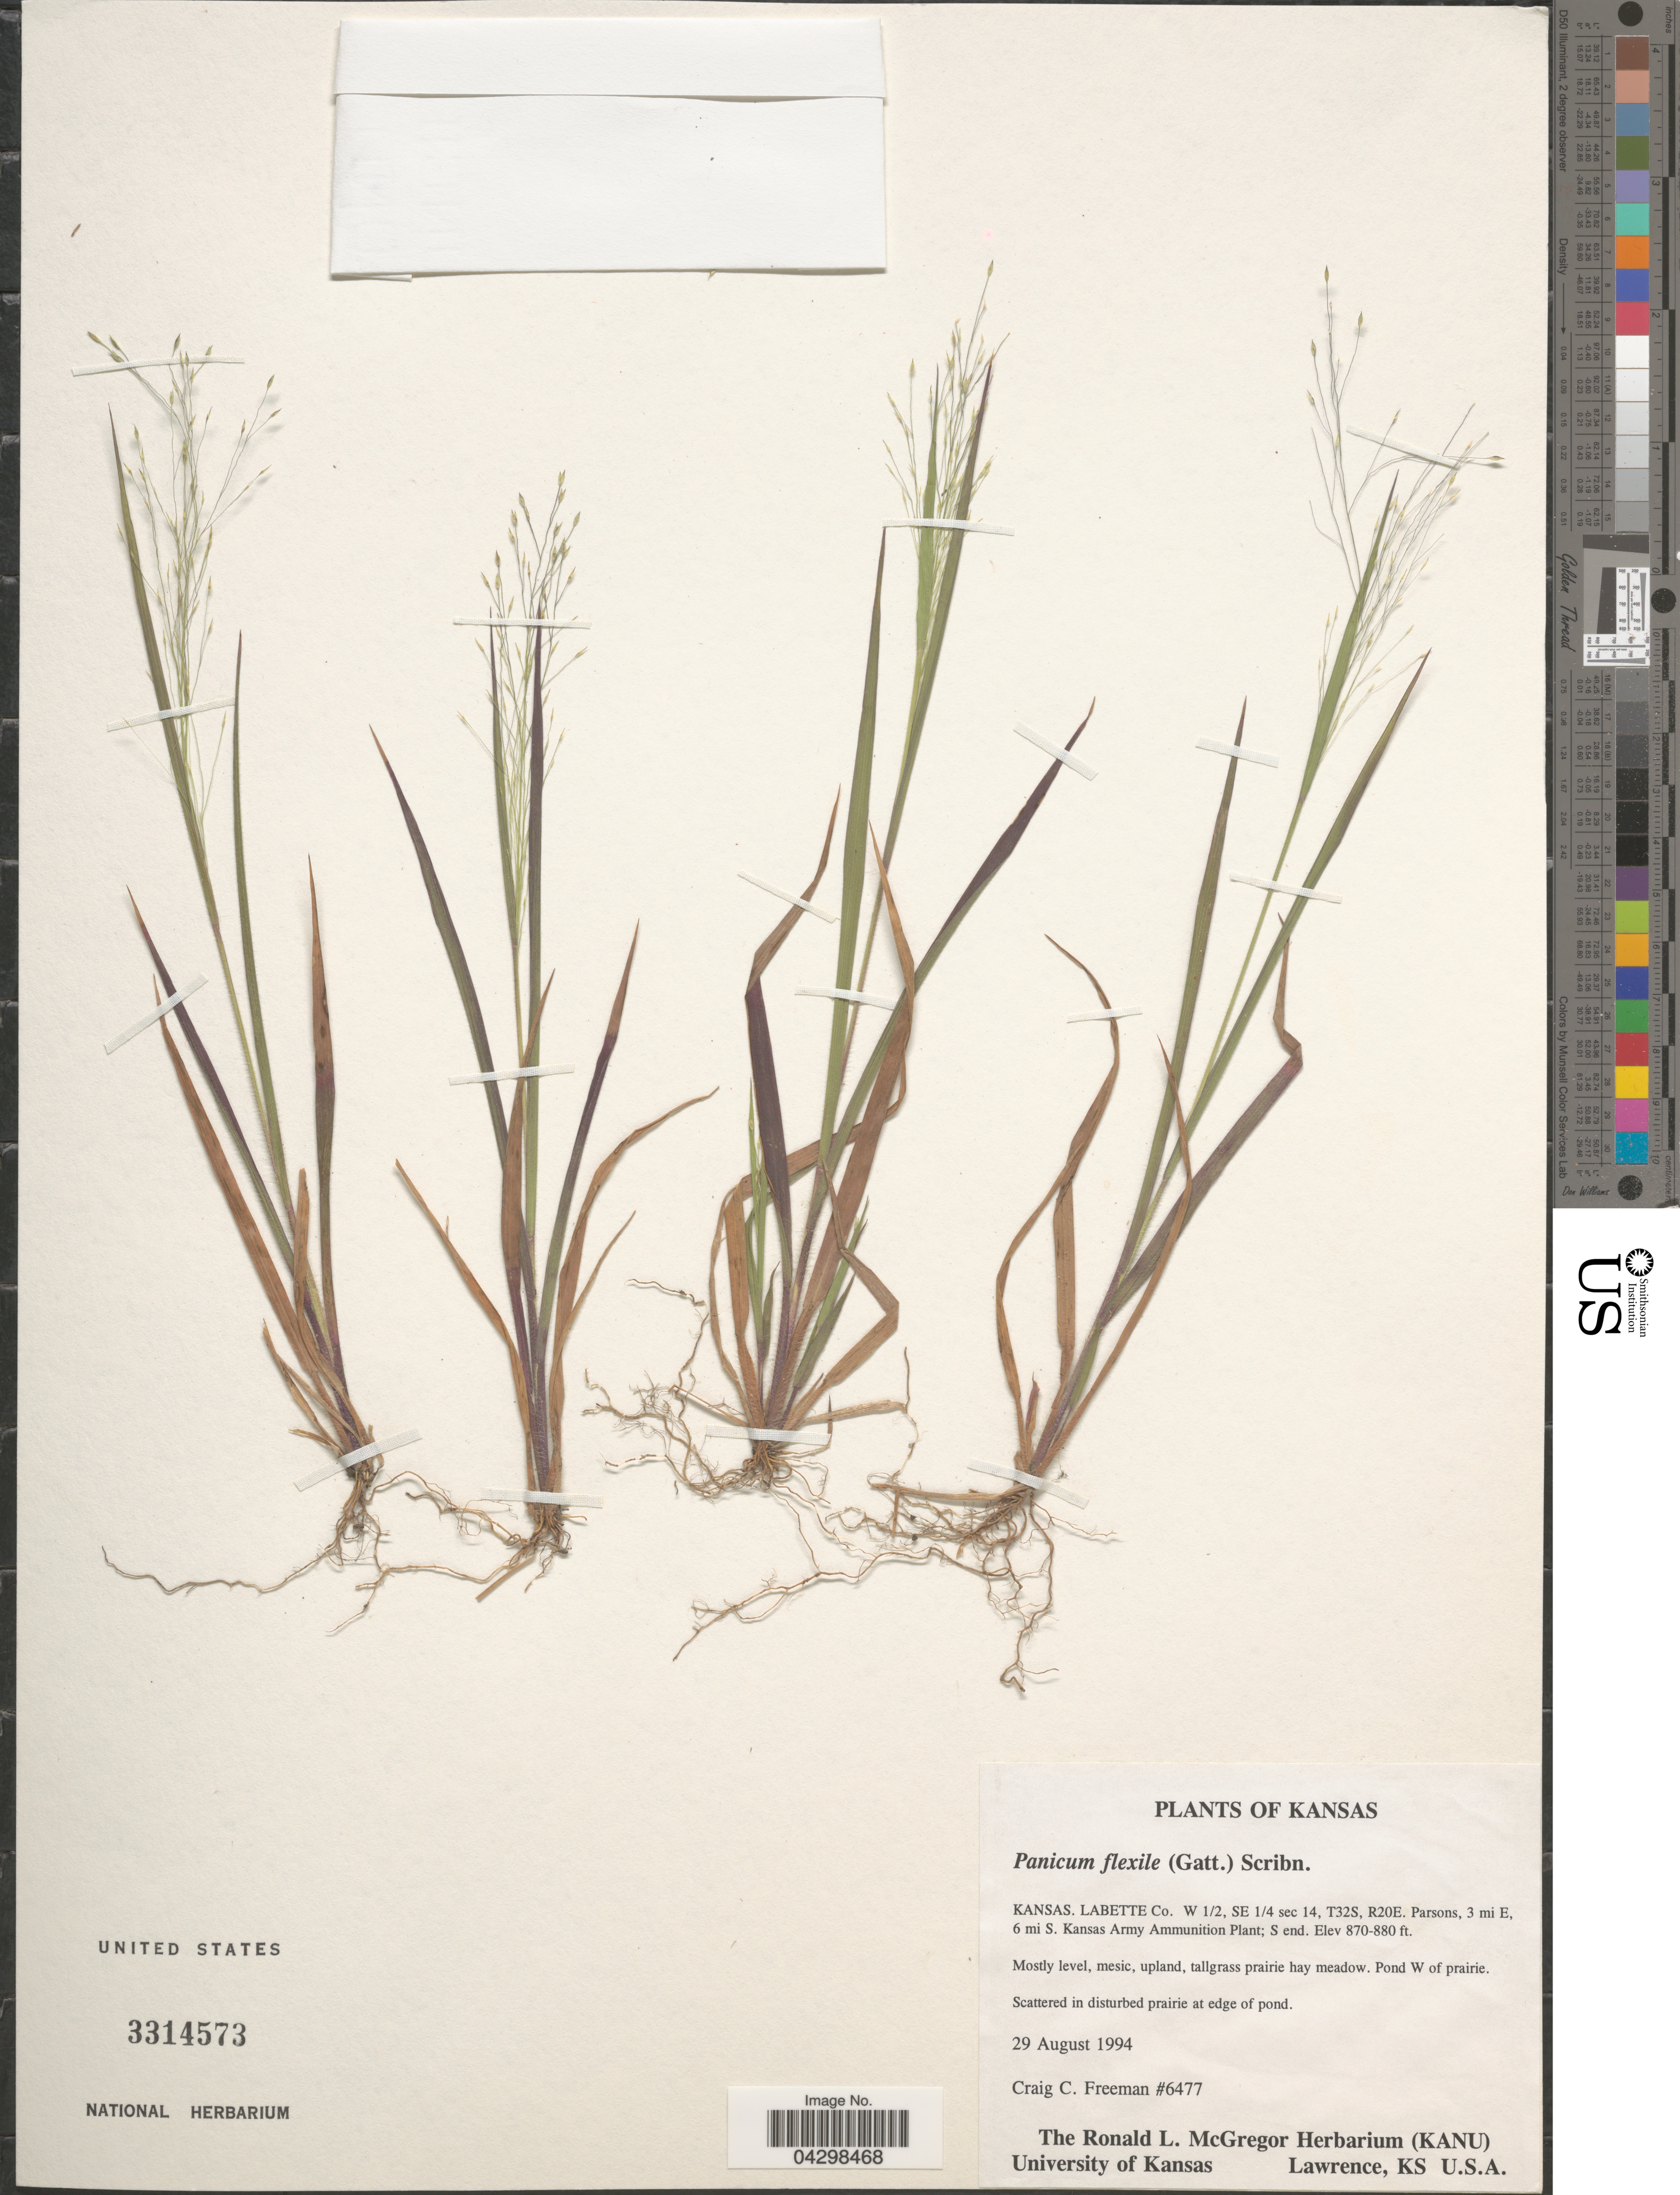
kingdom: Plantae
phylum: Tracheophyta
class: Liliopsida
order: Poales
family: Poaceae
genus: Panicum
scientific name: Panicum flexile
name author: (Gatt.) Scribn.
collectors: C. C. Freeman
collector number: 6477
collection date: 1994-08-29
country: United States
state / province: Kansas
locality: Labette Co. W 1/2, SE 1/4 sec 14, T32S, R20E. Parsons, 3 mi E, 6 mi S. Kansas Army Ammunition Plant; S end.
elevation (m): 265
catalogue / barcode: US 3314573